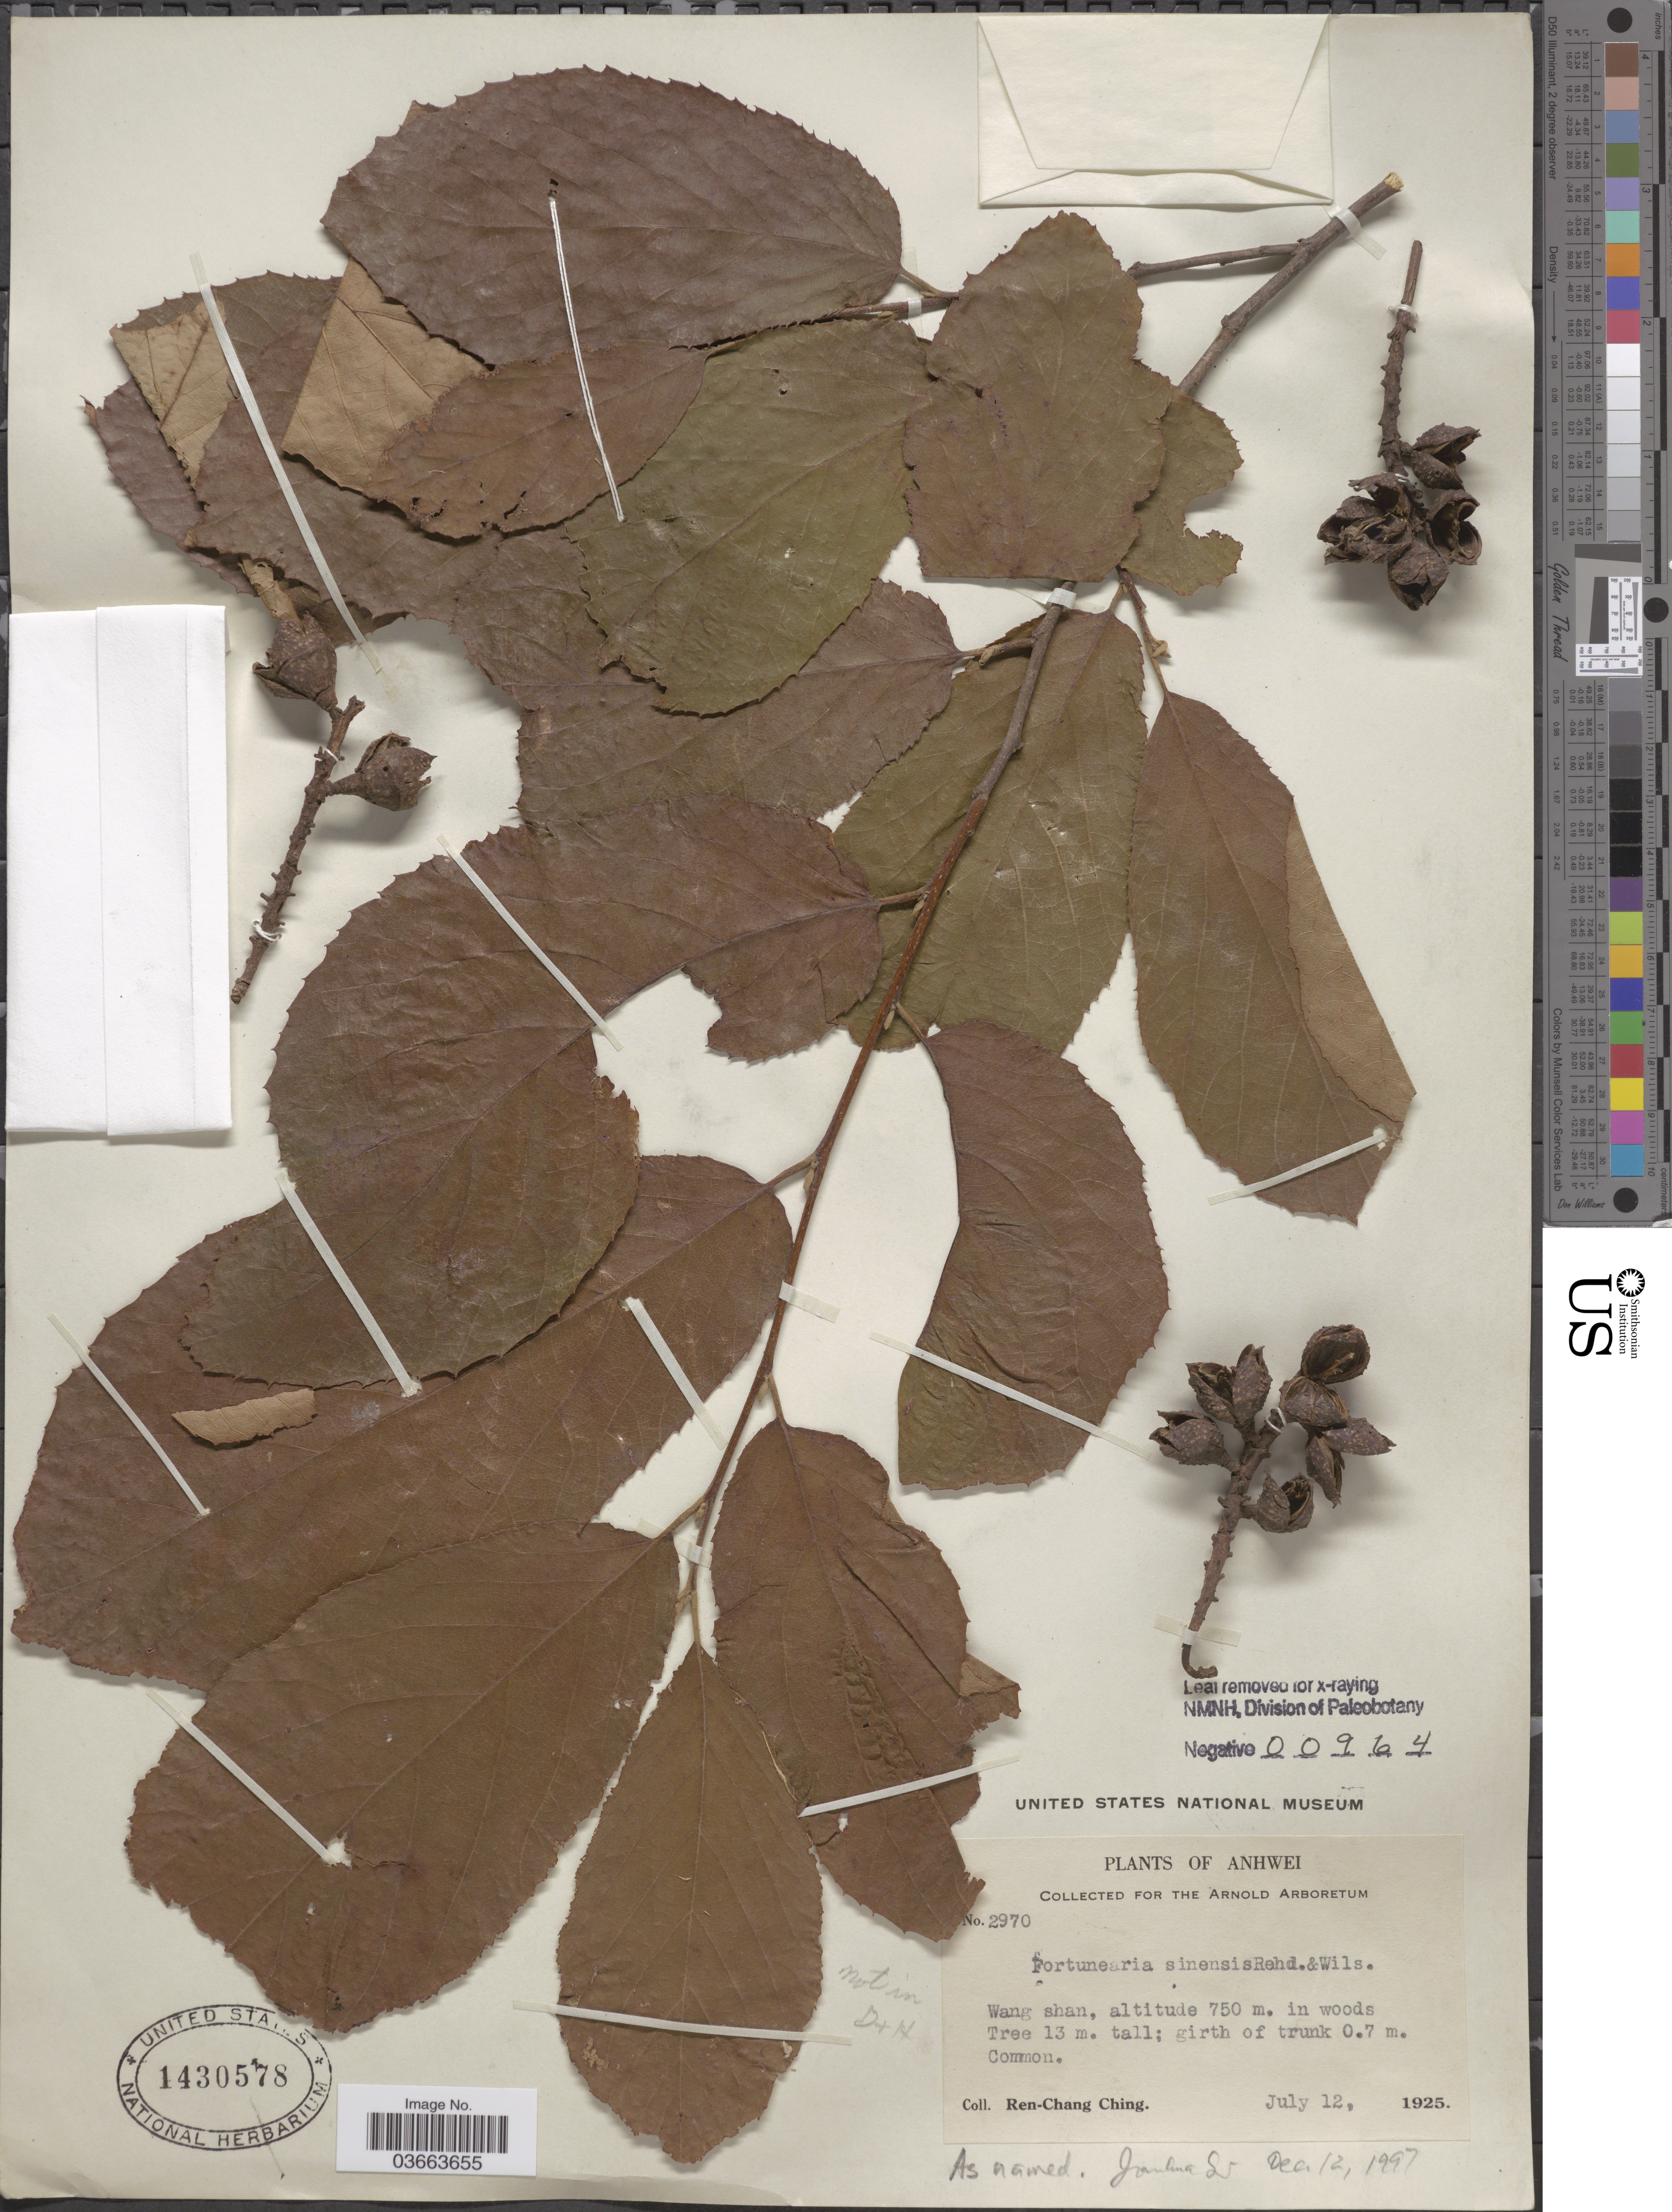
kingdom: Plantae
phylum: Tracheophyta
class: Magnoliopsida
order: Saxifragales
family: Hamamelidaceae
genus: Fortunearia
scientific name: Fortunearia sinensis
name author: Rehder & E.H. Wilson in Sarg.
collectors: R. C. Ching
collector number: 2970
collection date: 1925-07-12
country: China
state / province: Anhui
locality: Anhwei. Wang shan.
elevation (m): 750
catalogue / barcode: US 1430578